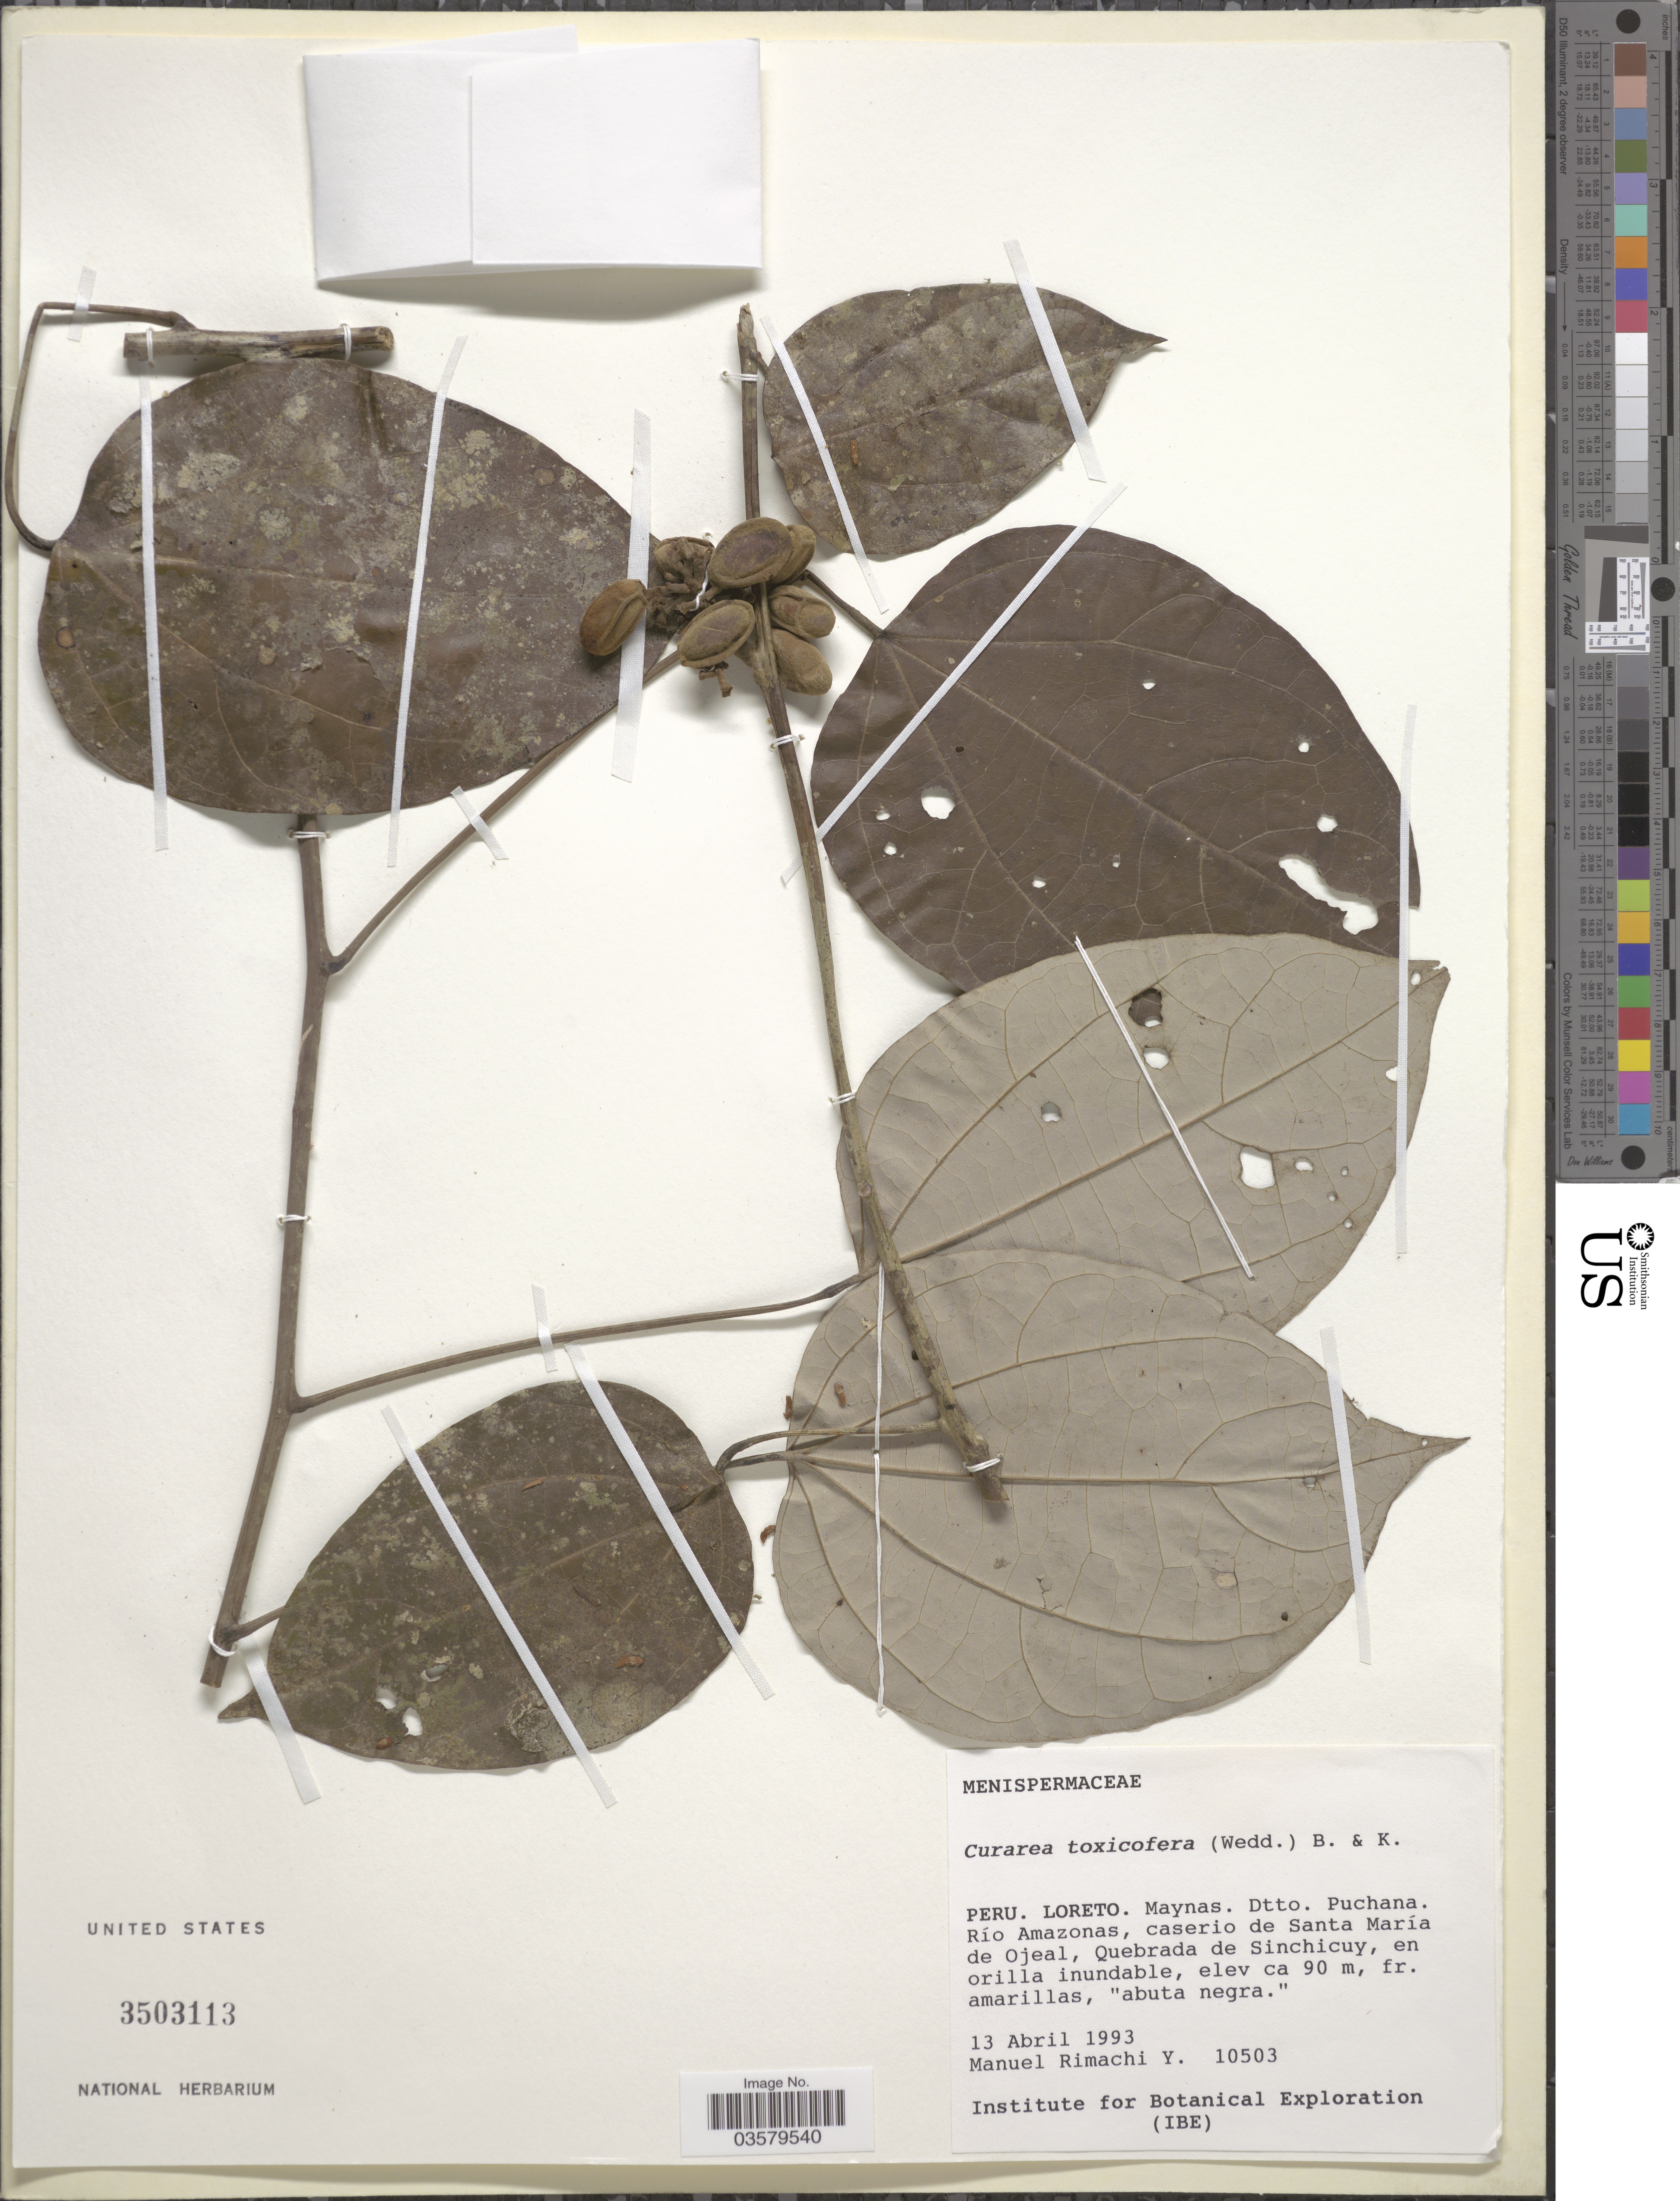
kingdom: Plantae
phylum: Tracheophyta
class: Magnoliopsida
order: Ranunculales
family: Menispermaceae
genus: Curarea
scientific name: Curarea toxicofera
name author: (Wedd.) Barneby & Krukoff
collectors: M. Rimachi Y.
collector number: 10503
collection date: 1993-04-13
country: Peru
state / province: Loreto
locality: Maynas. Dtto. Puchana. Río Amazonas, caserio de Santa María de Ojeal, Quebrada de Sinchicuy.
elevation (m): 90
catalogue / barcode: US 3503113